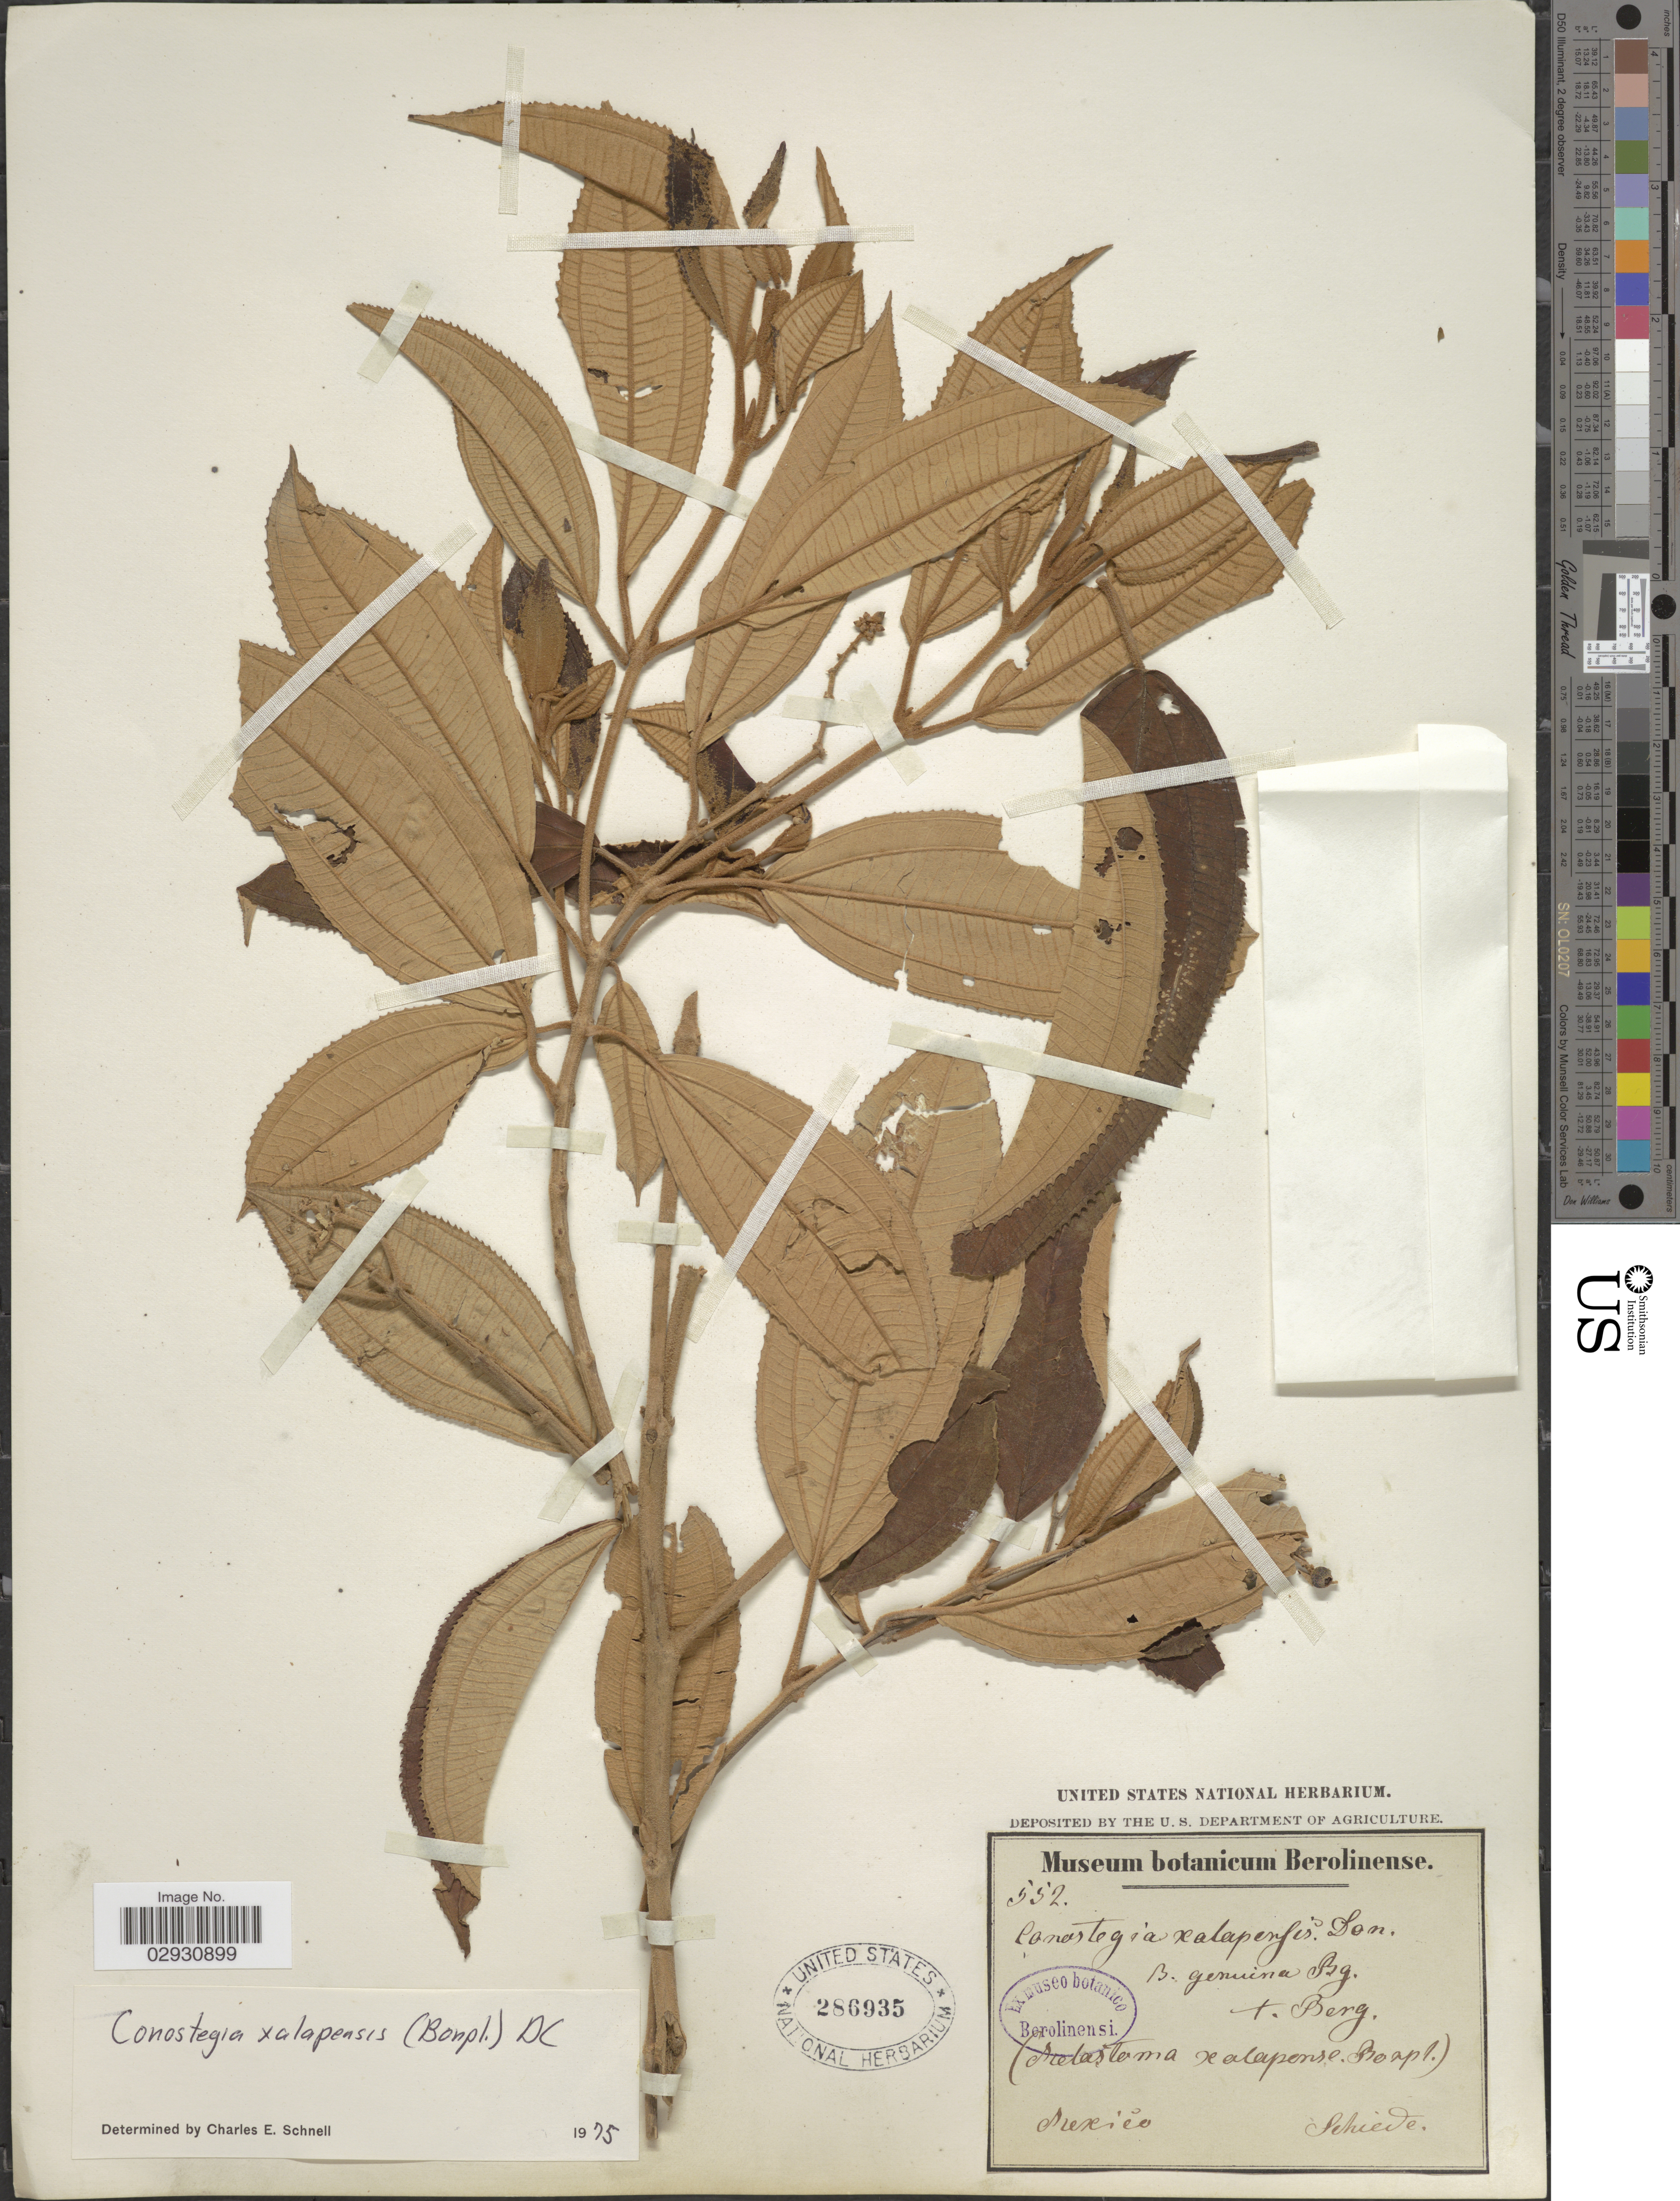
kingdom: Plantae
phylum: Tracheophyta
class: Magnoliopsida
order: Myrtales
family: Melastomataceae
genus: Conostegia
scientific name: Conostegia quadrangularis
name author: Schltdl. ex Steud.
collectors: Schiede, --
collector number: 552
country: Mexico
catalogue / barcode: US 286935